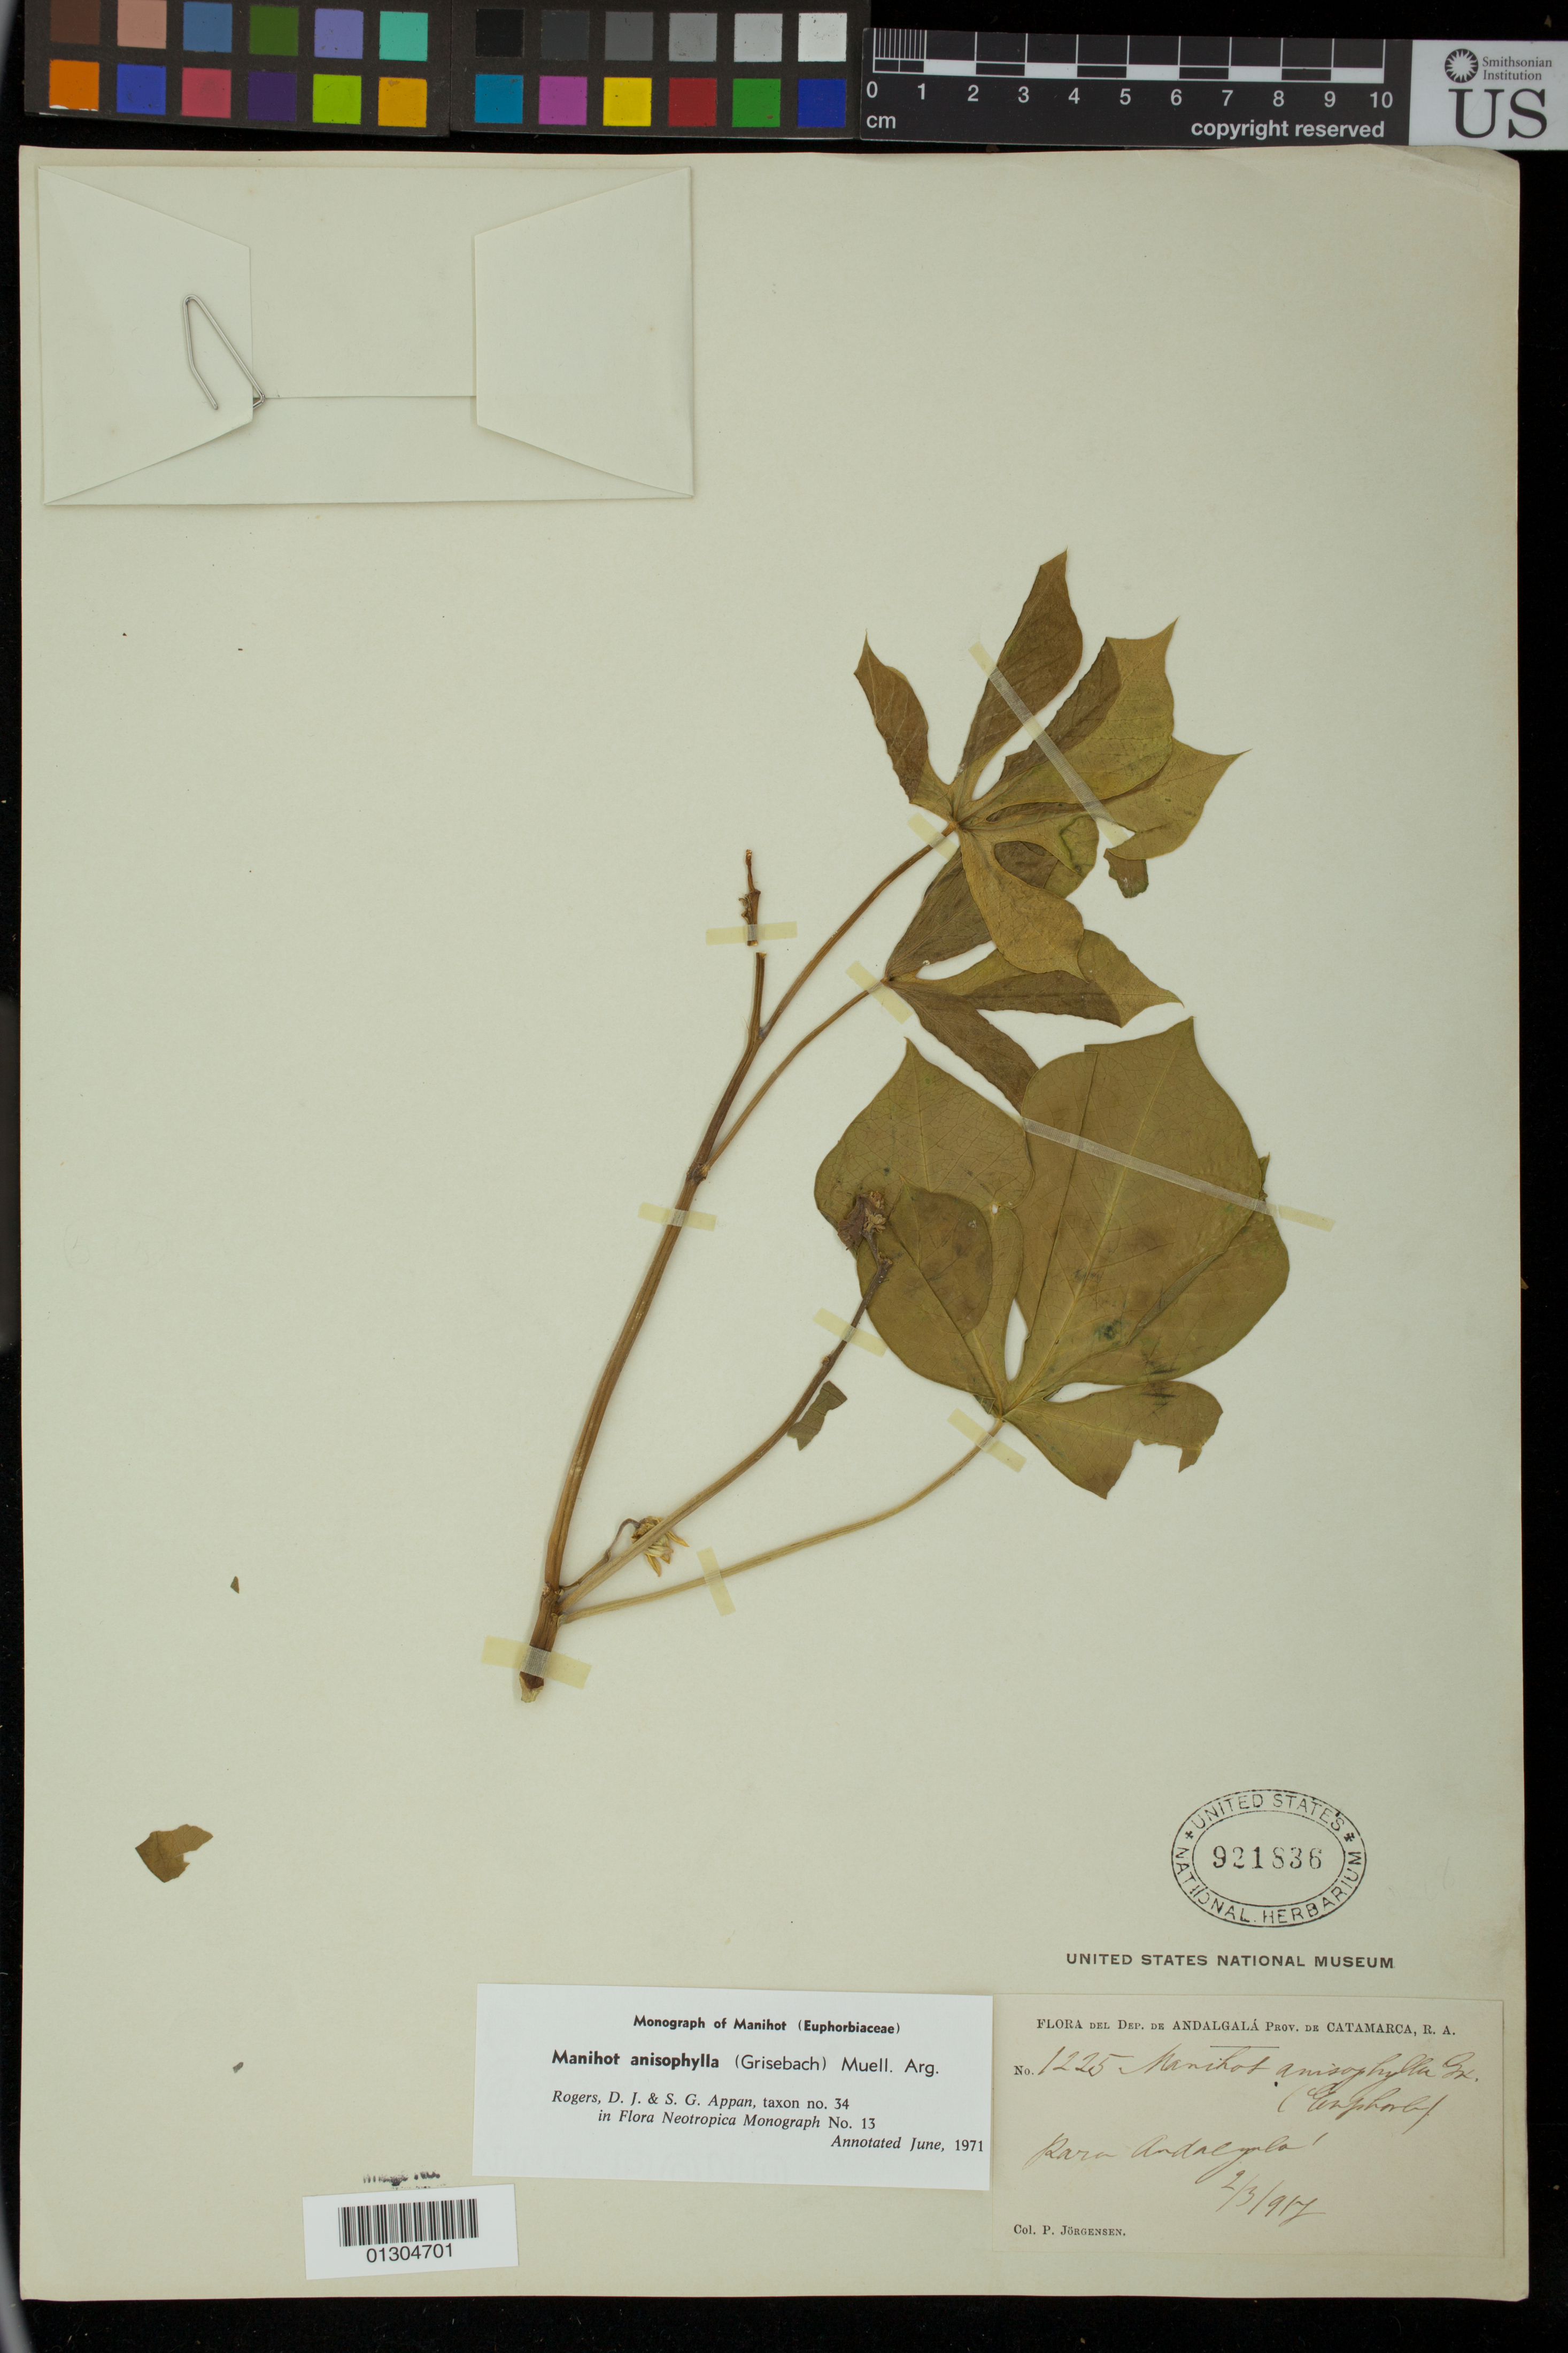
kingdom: Plantae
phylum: Tracheophyta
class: Magnoliopsida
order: Malpighiales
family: Euphorbiaceae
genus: Manihot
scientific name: Manihot anisophylla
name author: (Griseb.) Müll. Arg.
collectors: P. Jorgensen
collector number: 1225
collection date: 1891-02-03 or 1891-03-02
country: Argentina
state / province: Catamarca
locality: Para Andalgalá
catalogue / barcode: US 921836